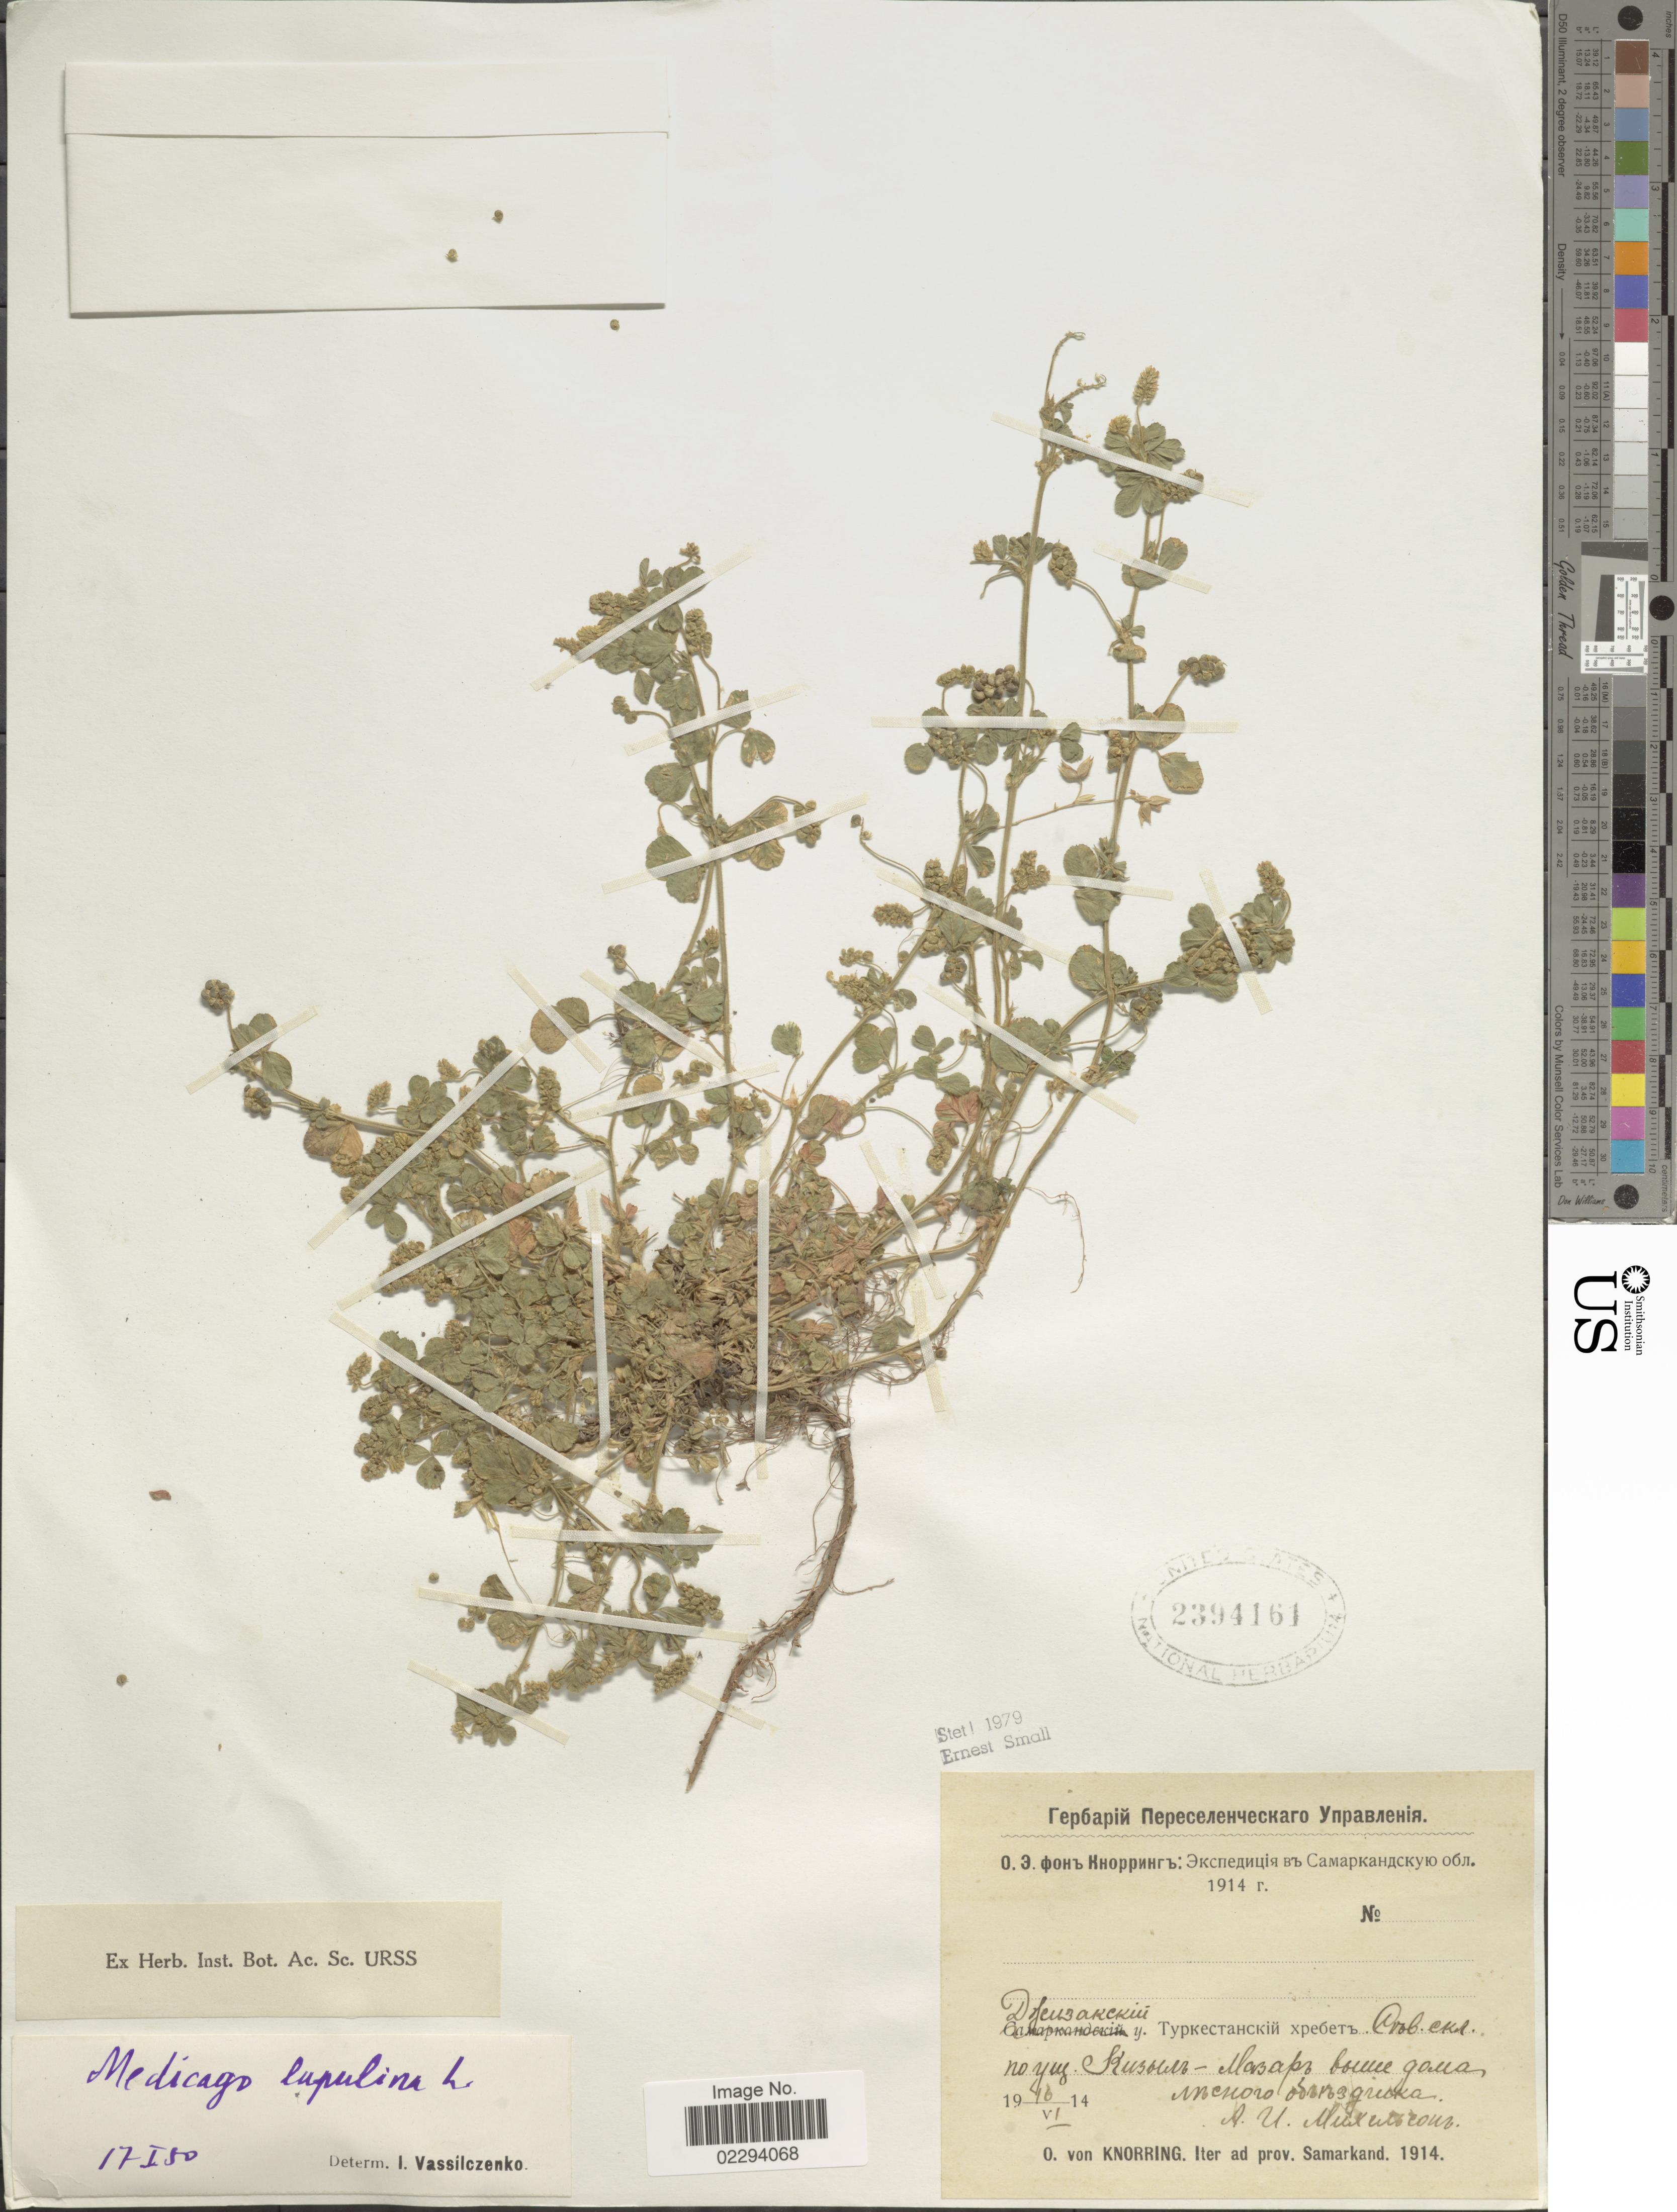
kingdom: Plantae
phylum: Tracheophyta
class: Magnoliopsida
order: Fabales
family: Fabaceae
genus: Medicago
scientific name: Medicago lupulina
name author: L.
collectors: O. Knorring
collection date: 1914-06-16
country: Uzbekistan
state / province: Samarqand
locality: Samarkand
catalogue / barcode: US 2394161